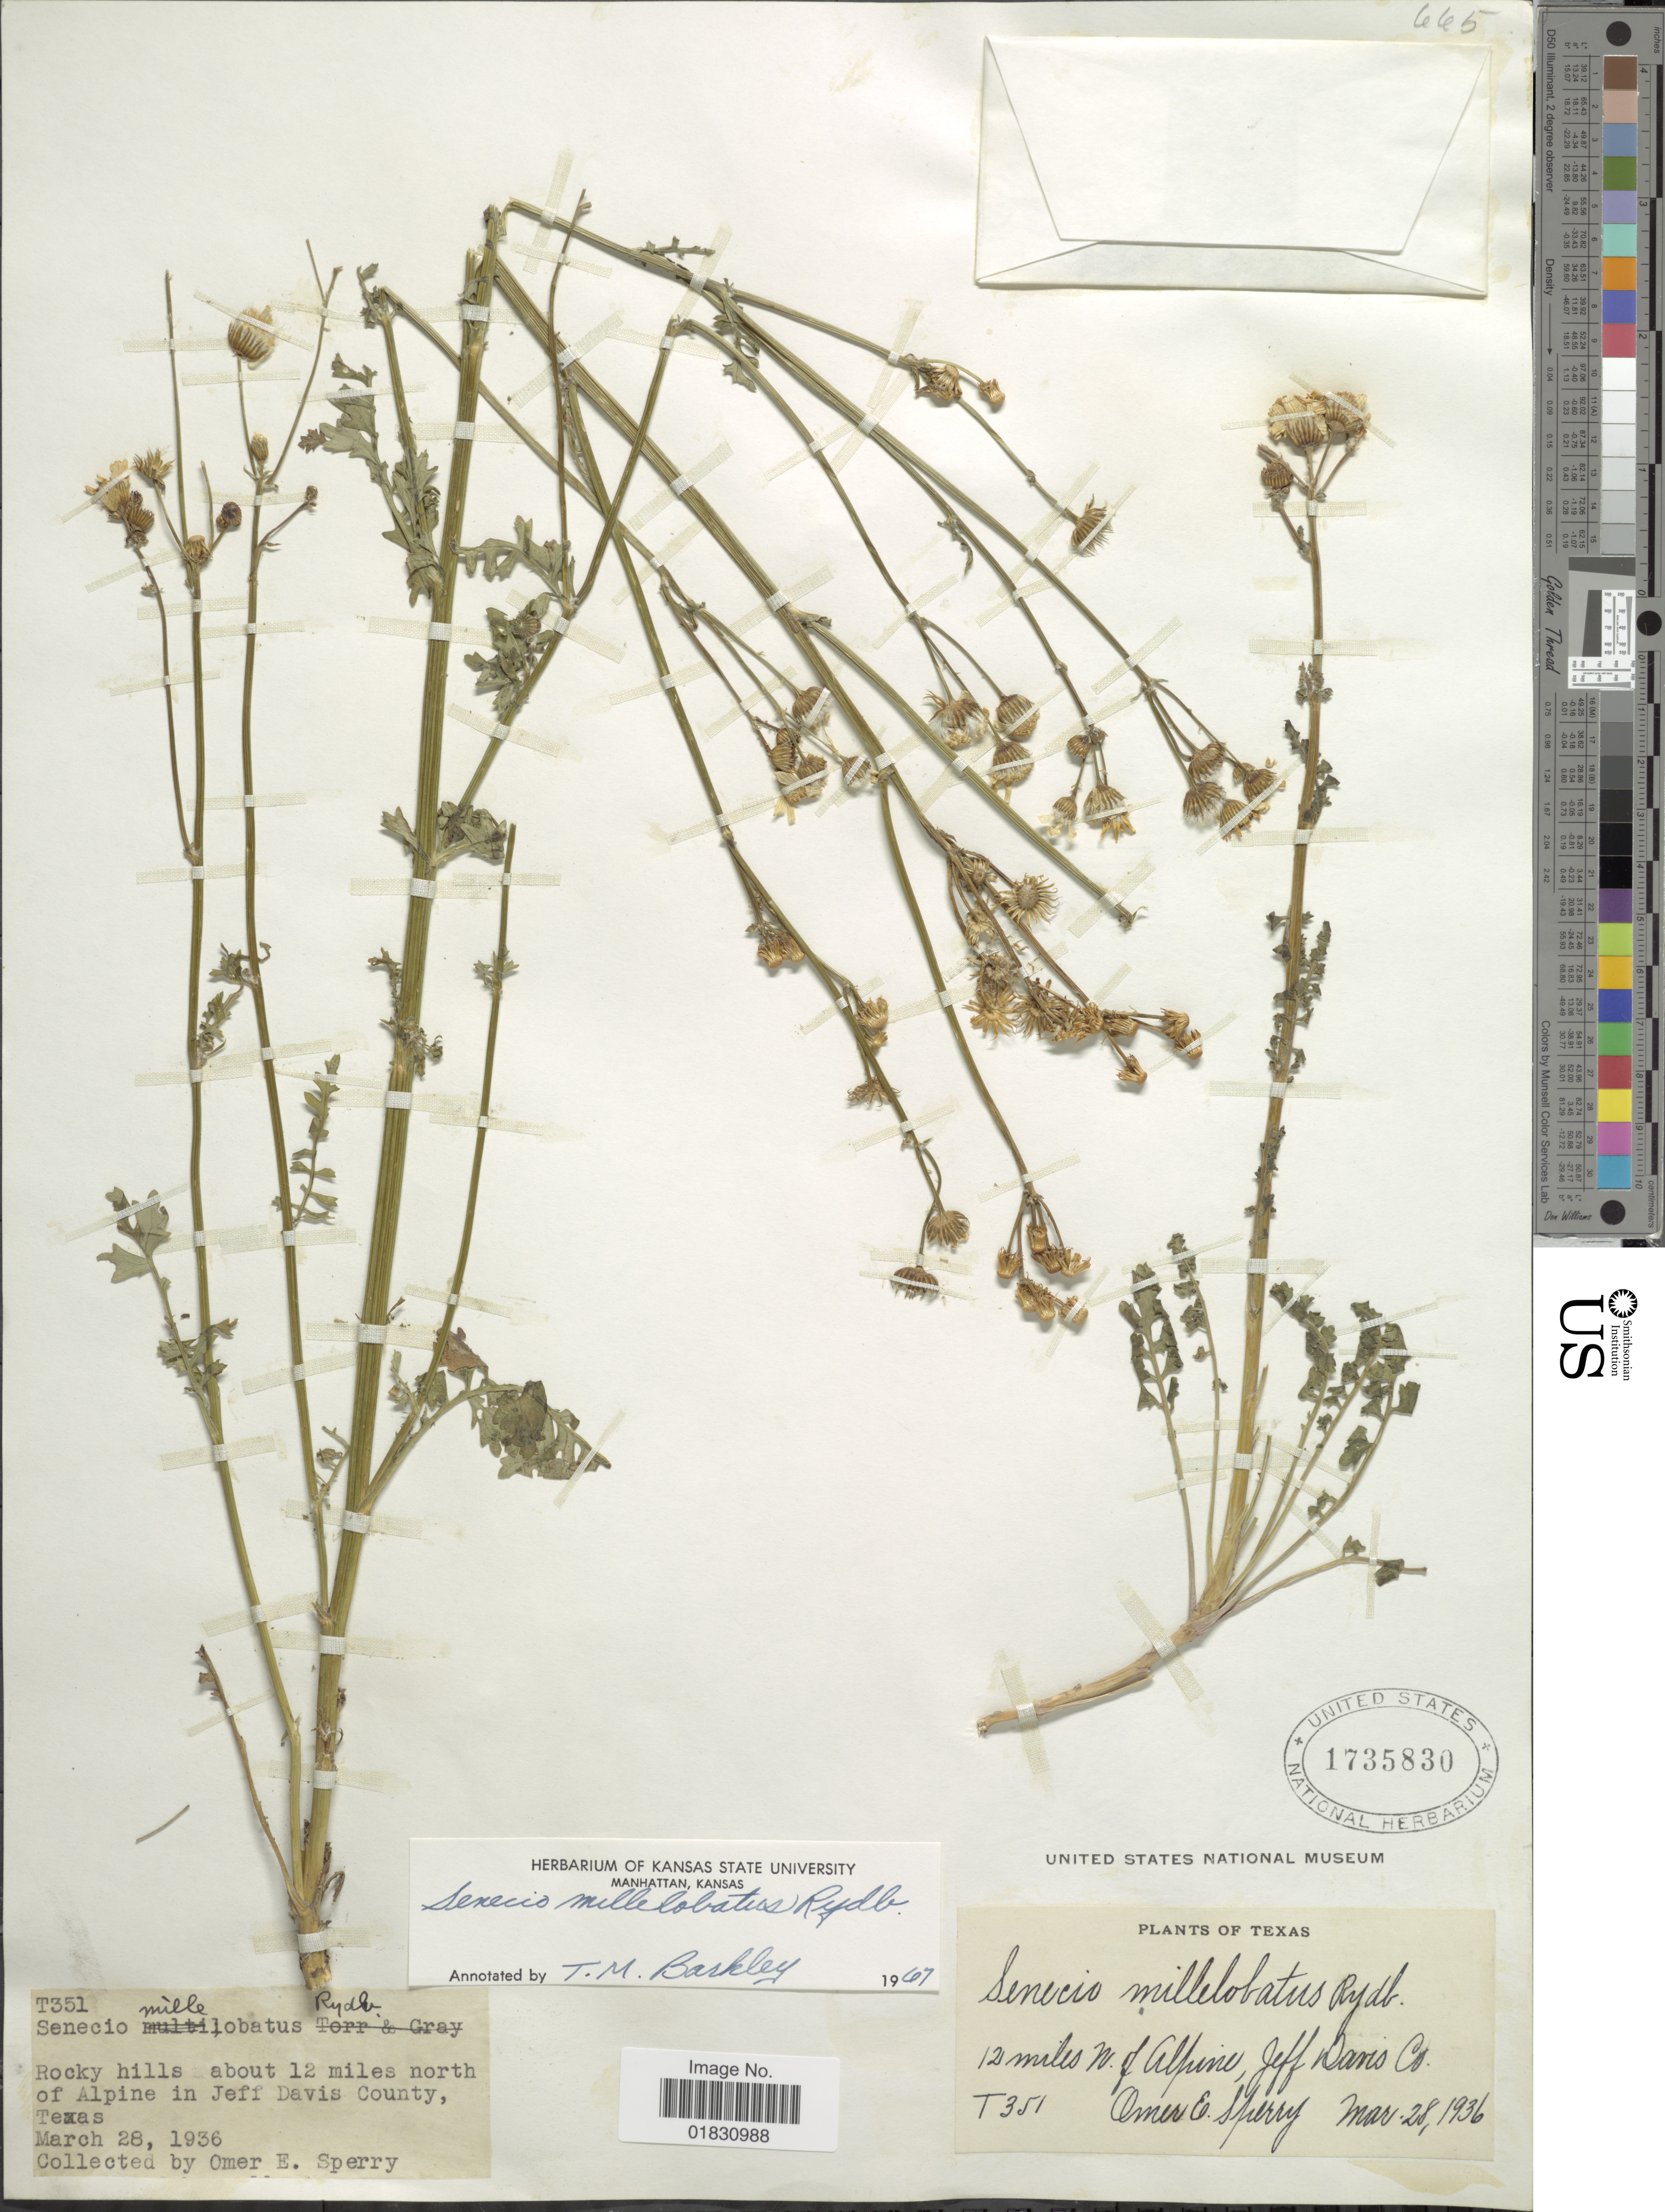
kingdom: Plantae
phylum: Tracheophyta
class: Magnoliopsida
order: Asterales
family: Asteraceae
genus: Packera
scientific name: Packera millelobata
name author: (Rydb.) W.A. Weber & Á. Löve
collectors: O. E. Sperry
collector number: T351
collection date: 1936-03-28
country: United States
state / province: Texas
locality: Rocky hills about 12 miles north of Alpine in Jeff Davis County, Texas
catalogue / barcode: US 1735830